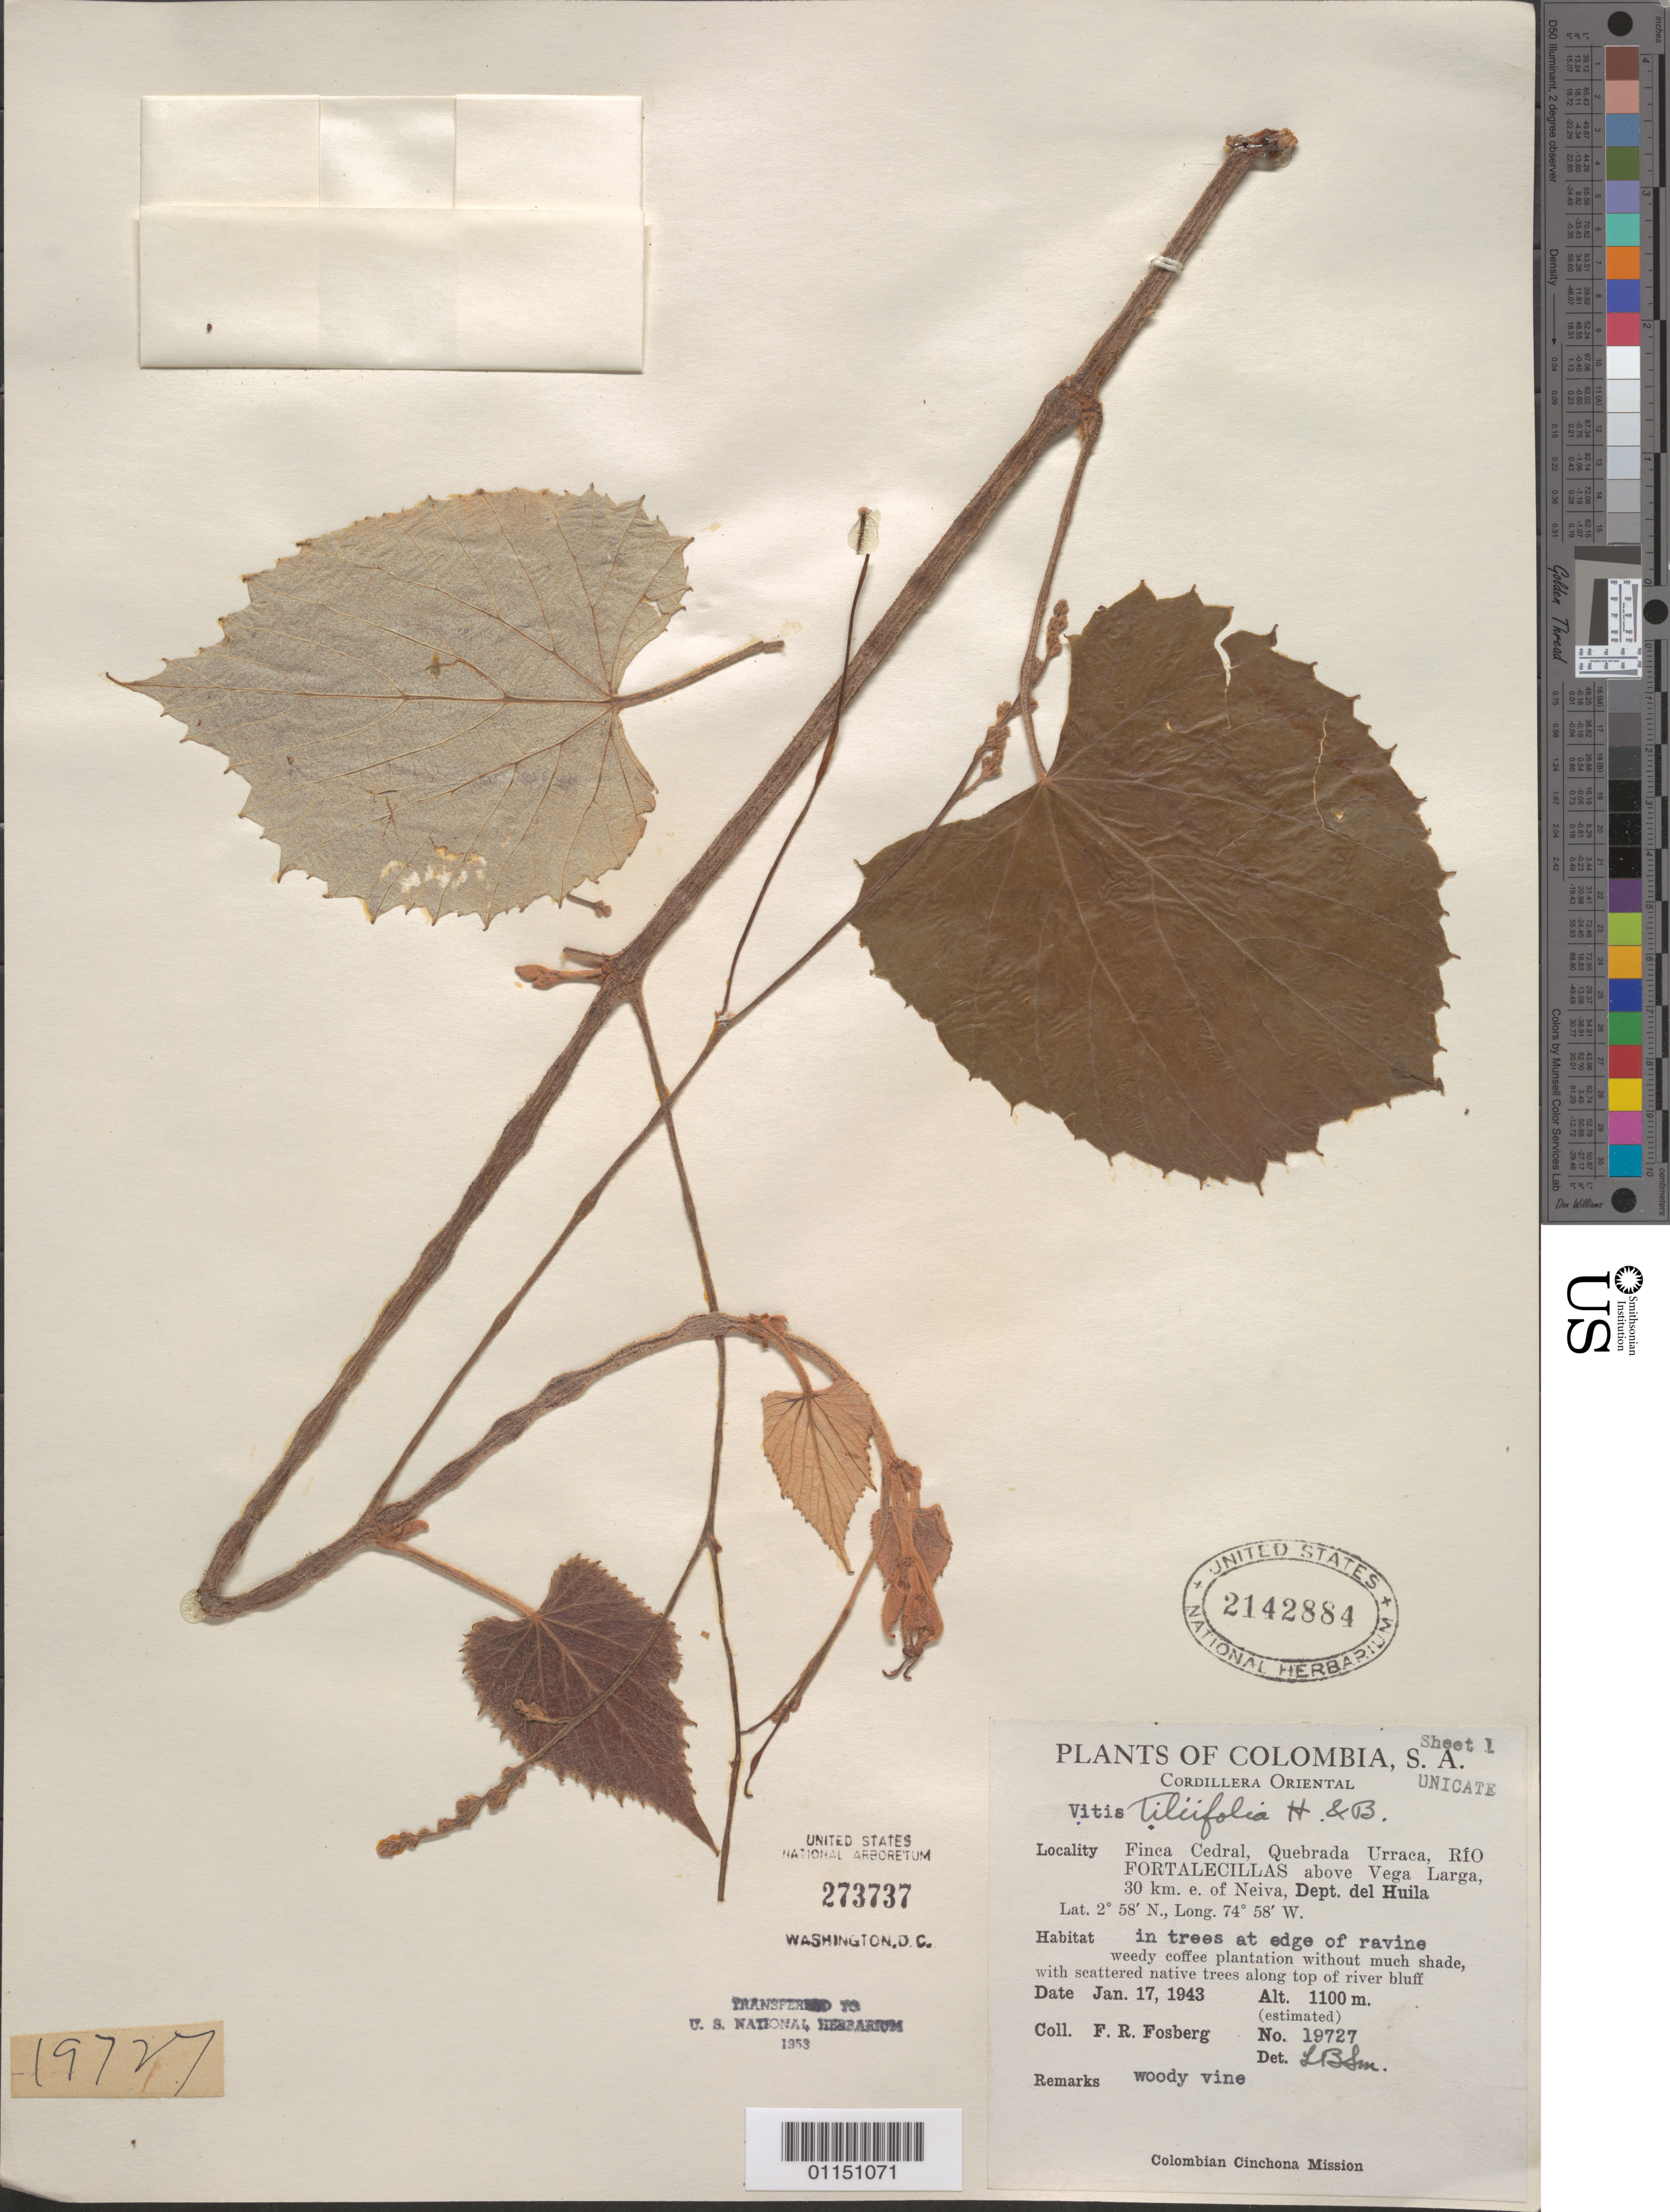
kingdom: Plantae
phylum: Tracheophyta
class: Magnoliopsida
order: Vitales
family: Vitaceae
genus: Vitis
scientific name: Vitis tiliaefolia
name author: Willd.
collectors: F. R. Fosberg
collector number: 19727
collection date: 1943-01-17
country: Colombia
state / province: Huíla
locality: Finca Cedral, Quebrada Urraca, Rio Fortalecillas above Vega Larga, 30 km E of Neiva.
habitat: In trees at edge of ravine. Woody vine.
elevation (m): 1100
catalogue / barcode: US 2142884